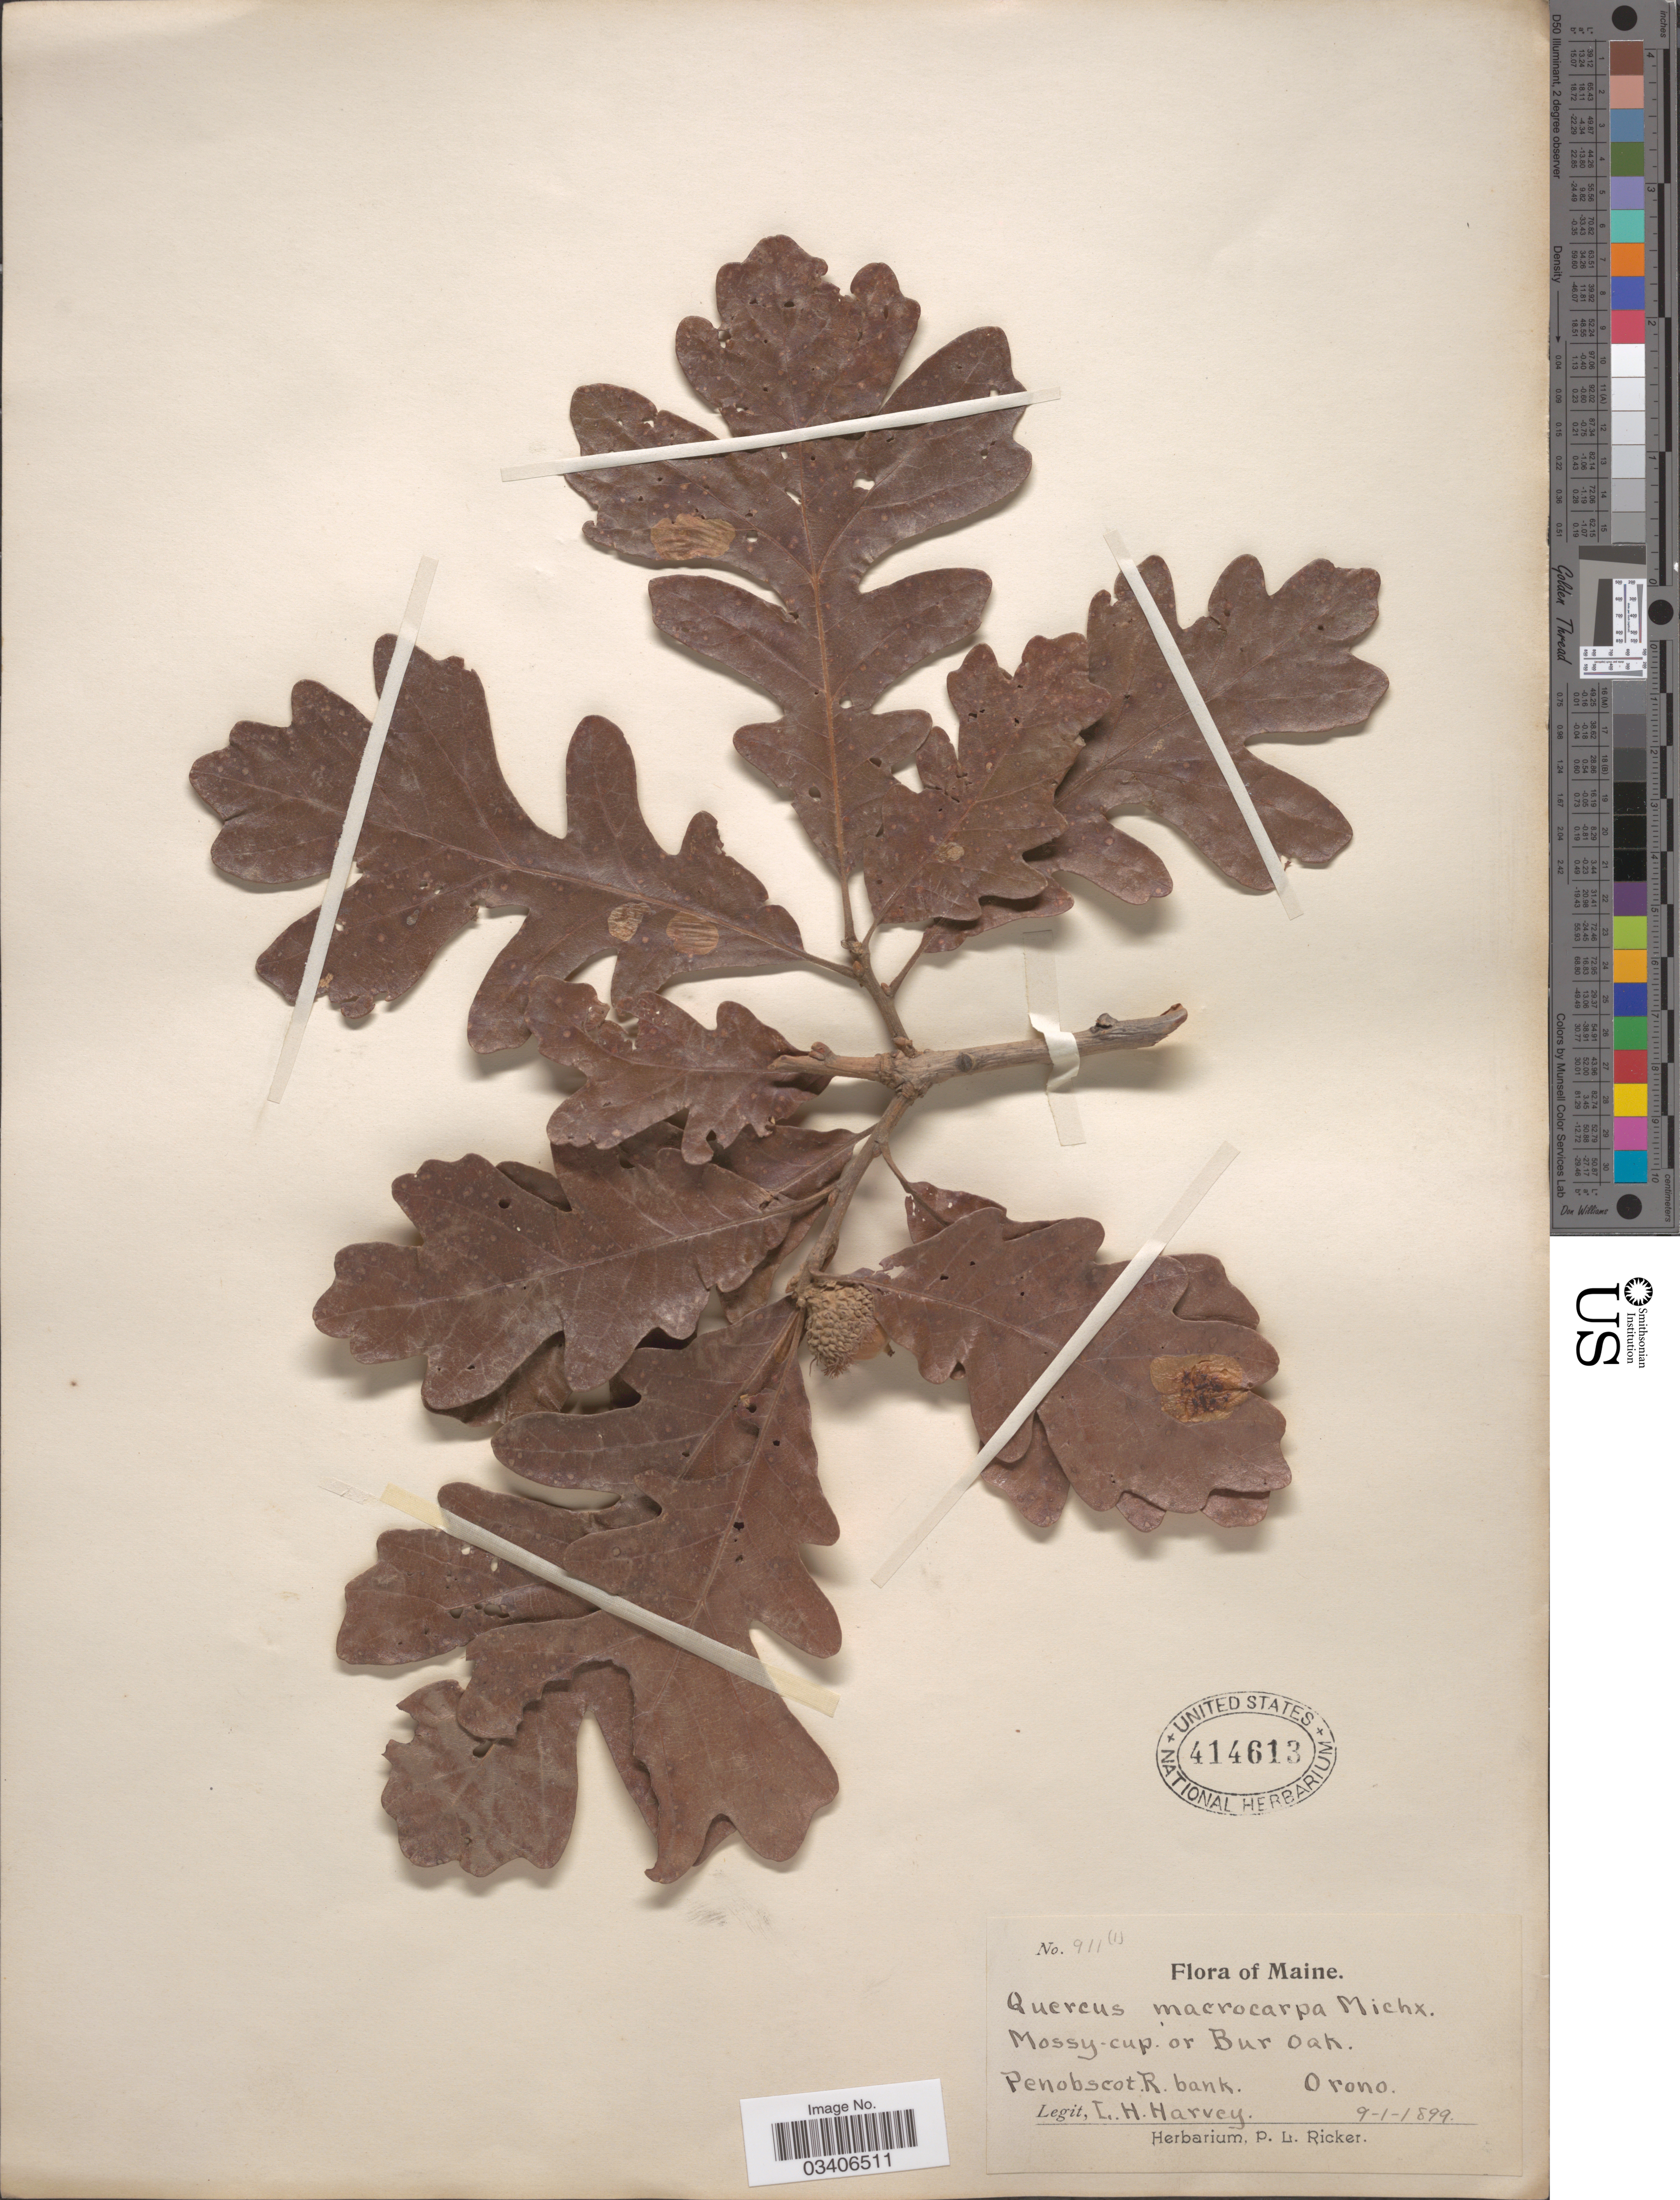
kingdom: Plantae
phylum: Tracheophyta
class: Magnoliopsida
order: Fagales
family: Fagaceae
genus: Quercus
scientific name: Quercus macrocarpa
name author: Michx.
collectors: L. H. Harvey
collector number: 911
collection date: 1899-09-01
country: United States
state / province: Maine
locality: Penobscot R. bank. Orono.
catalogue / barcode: US 414613